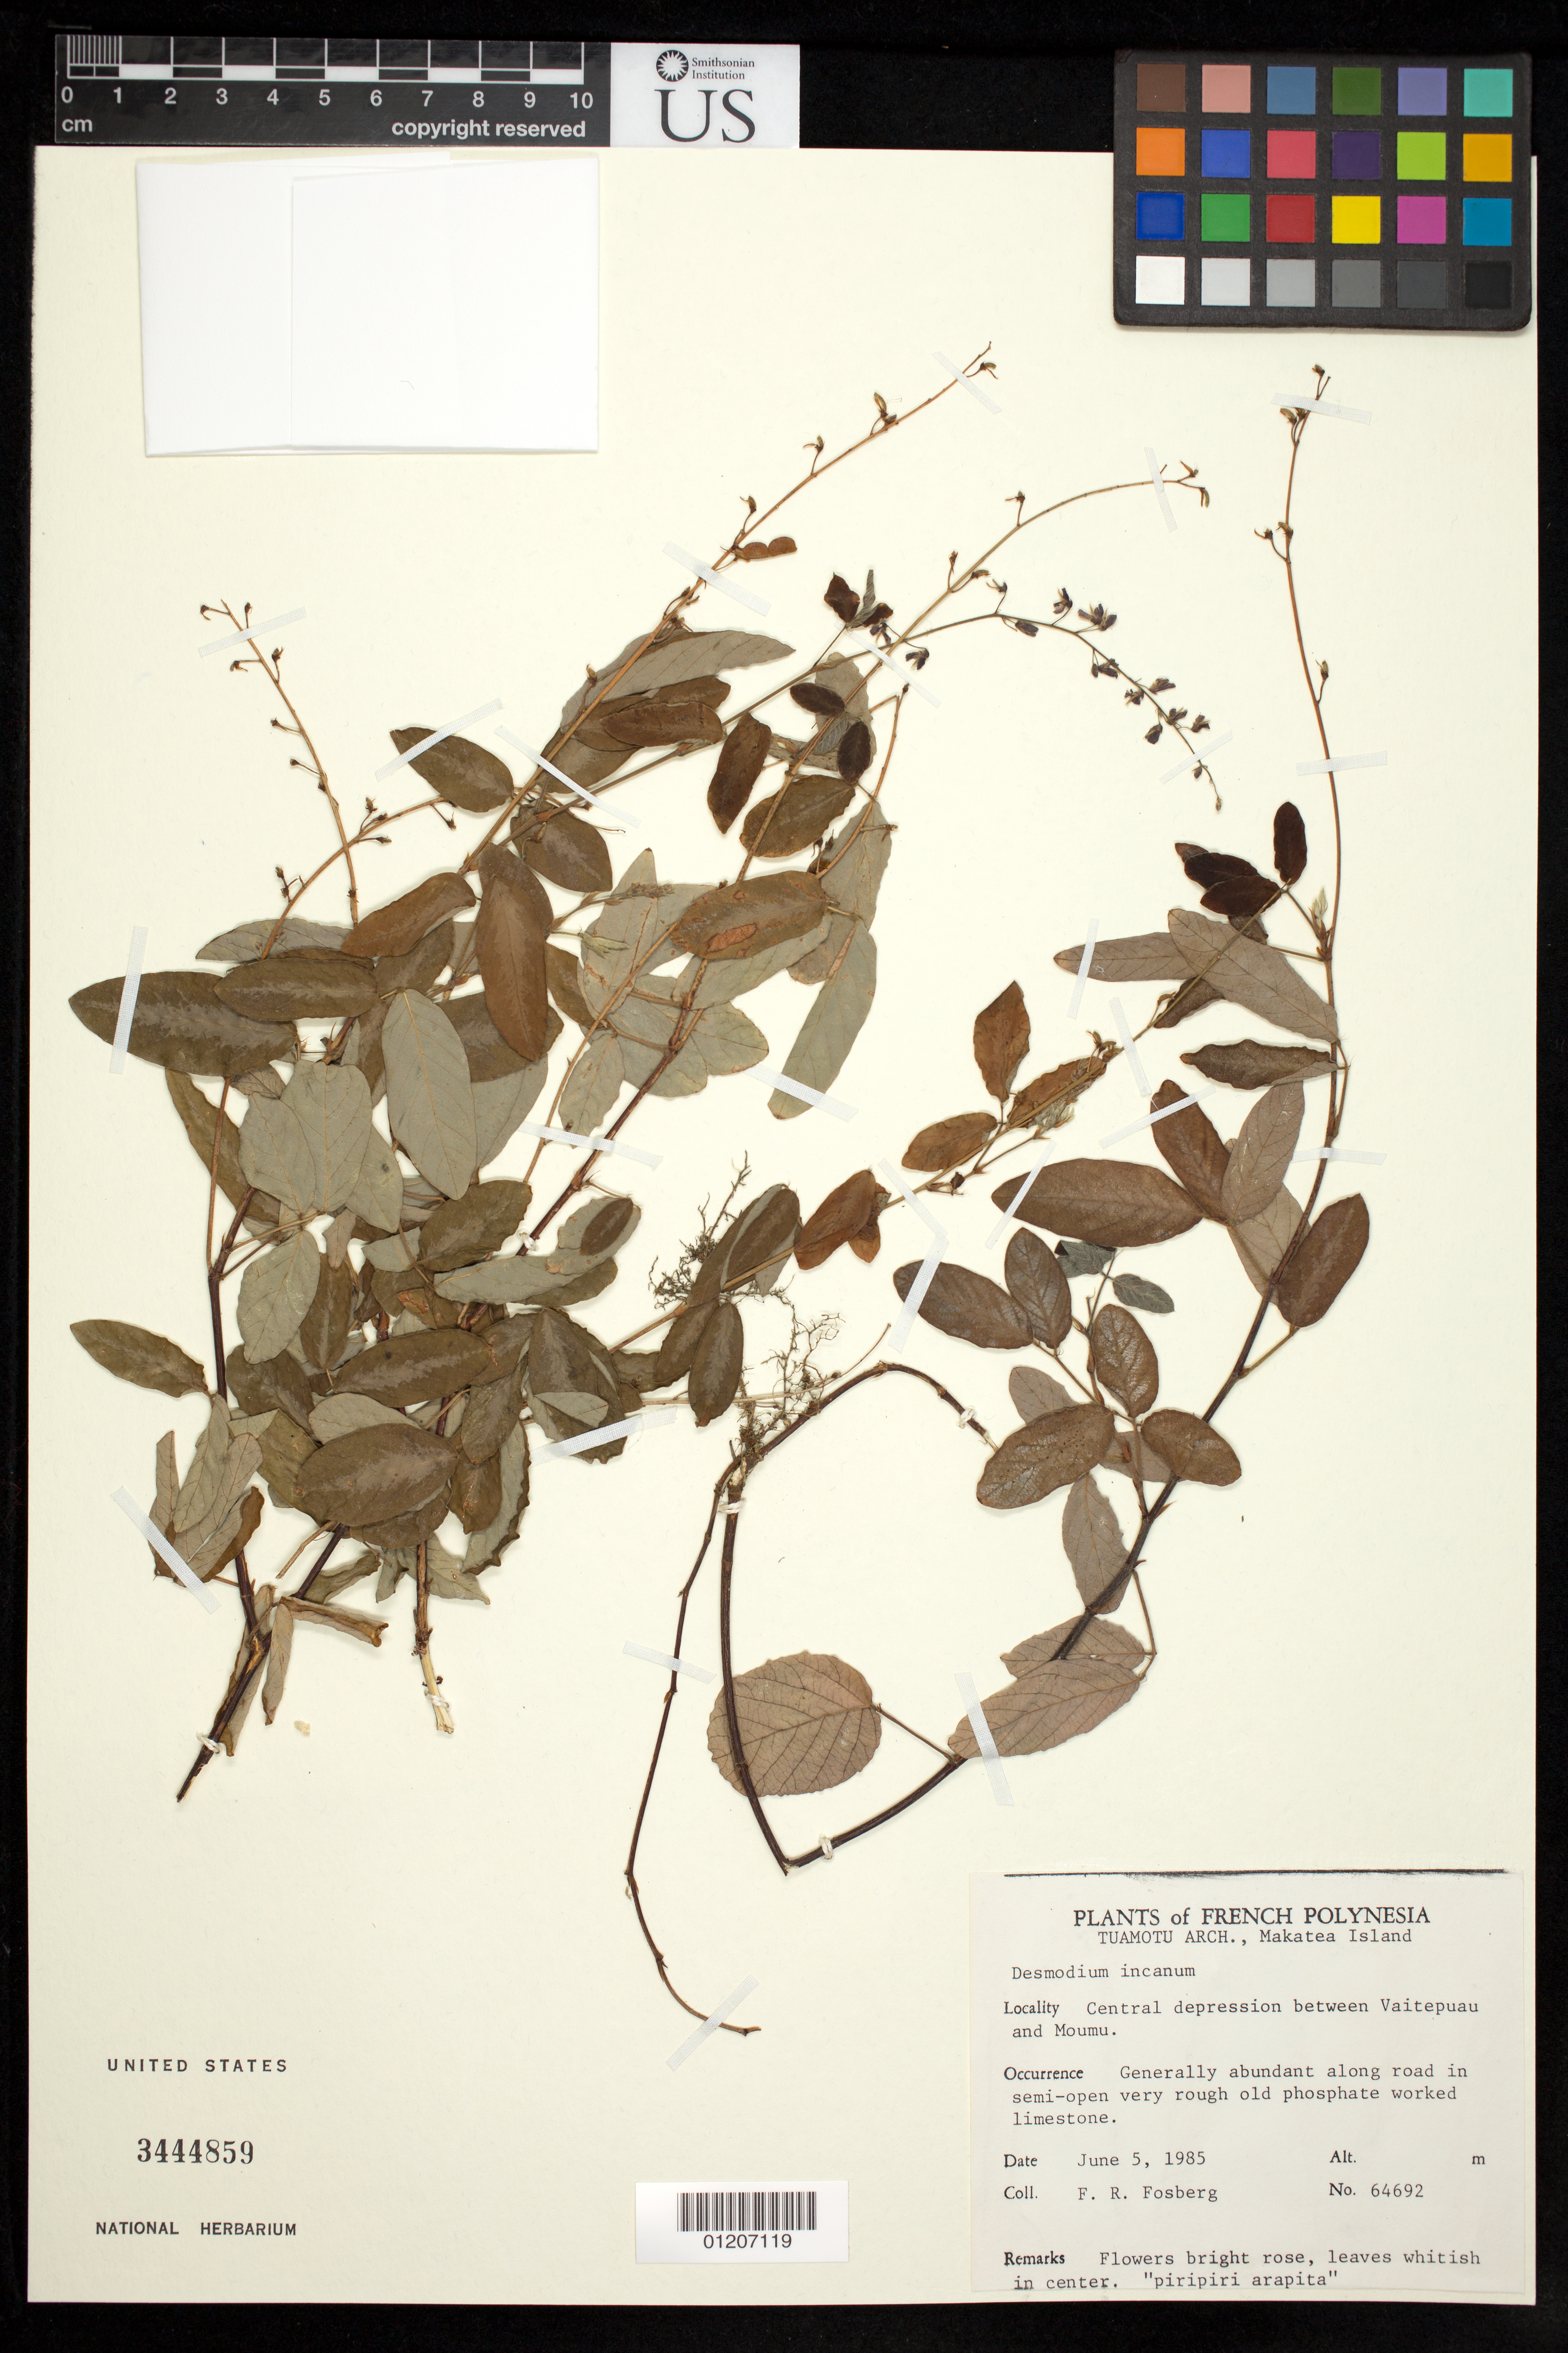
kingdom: Plantae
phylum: Tracheophyta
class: Magnoliopsida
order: Fabales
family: Fabaceae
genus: Desmodium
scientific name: Desmodium incanum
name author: (Sw.) DC.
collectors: F. R. Fosberg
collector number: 64692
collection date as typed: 05 Jun 1985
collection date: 1985-06-05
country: French Polynesia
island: Makatea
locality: Central depression betw Vaitepuau and Moumu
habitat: Semi-open.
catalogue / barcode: US 3444859